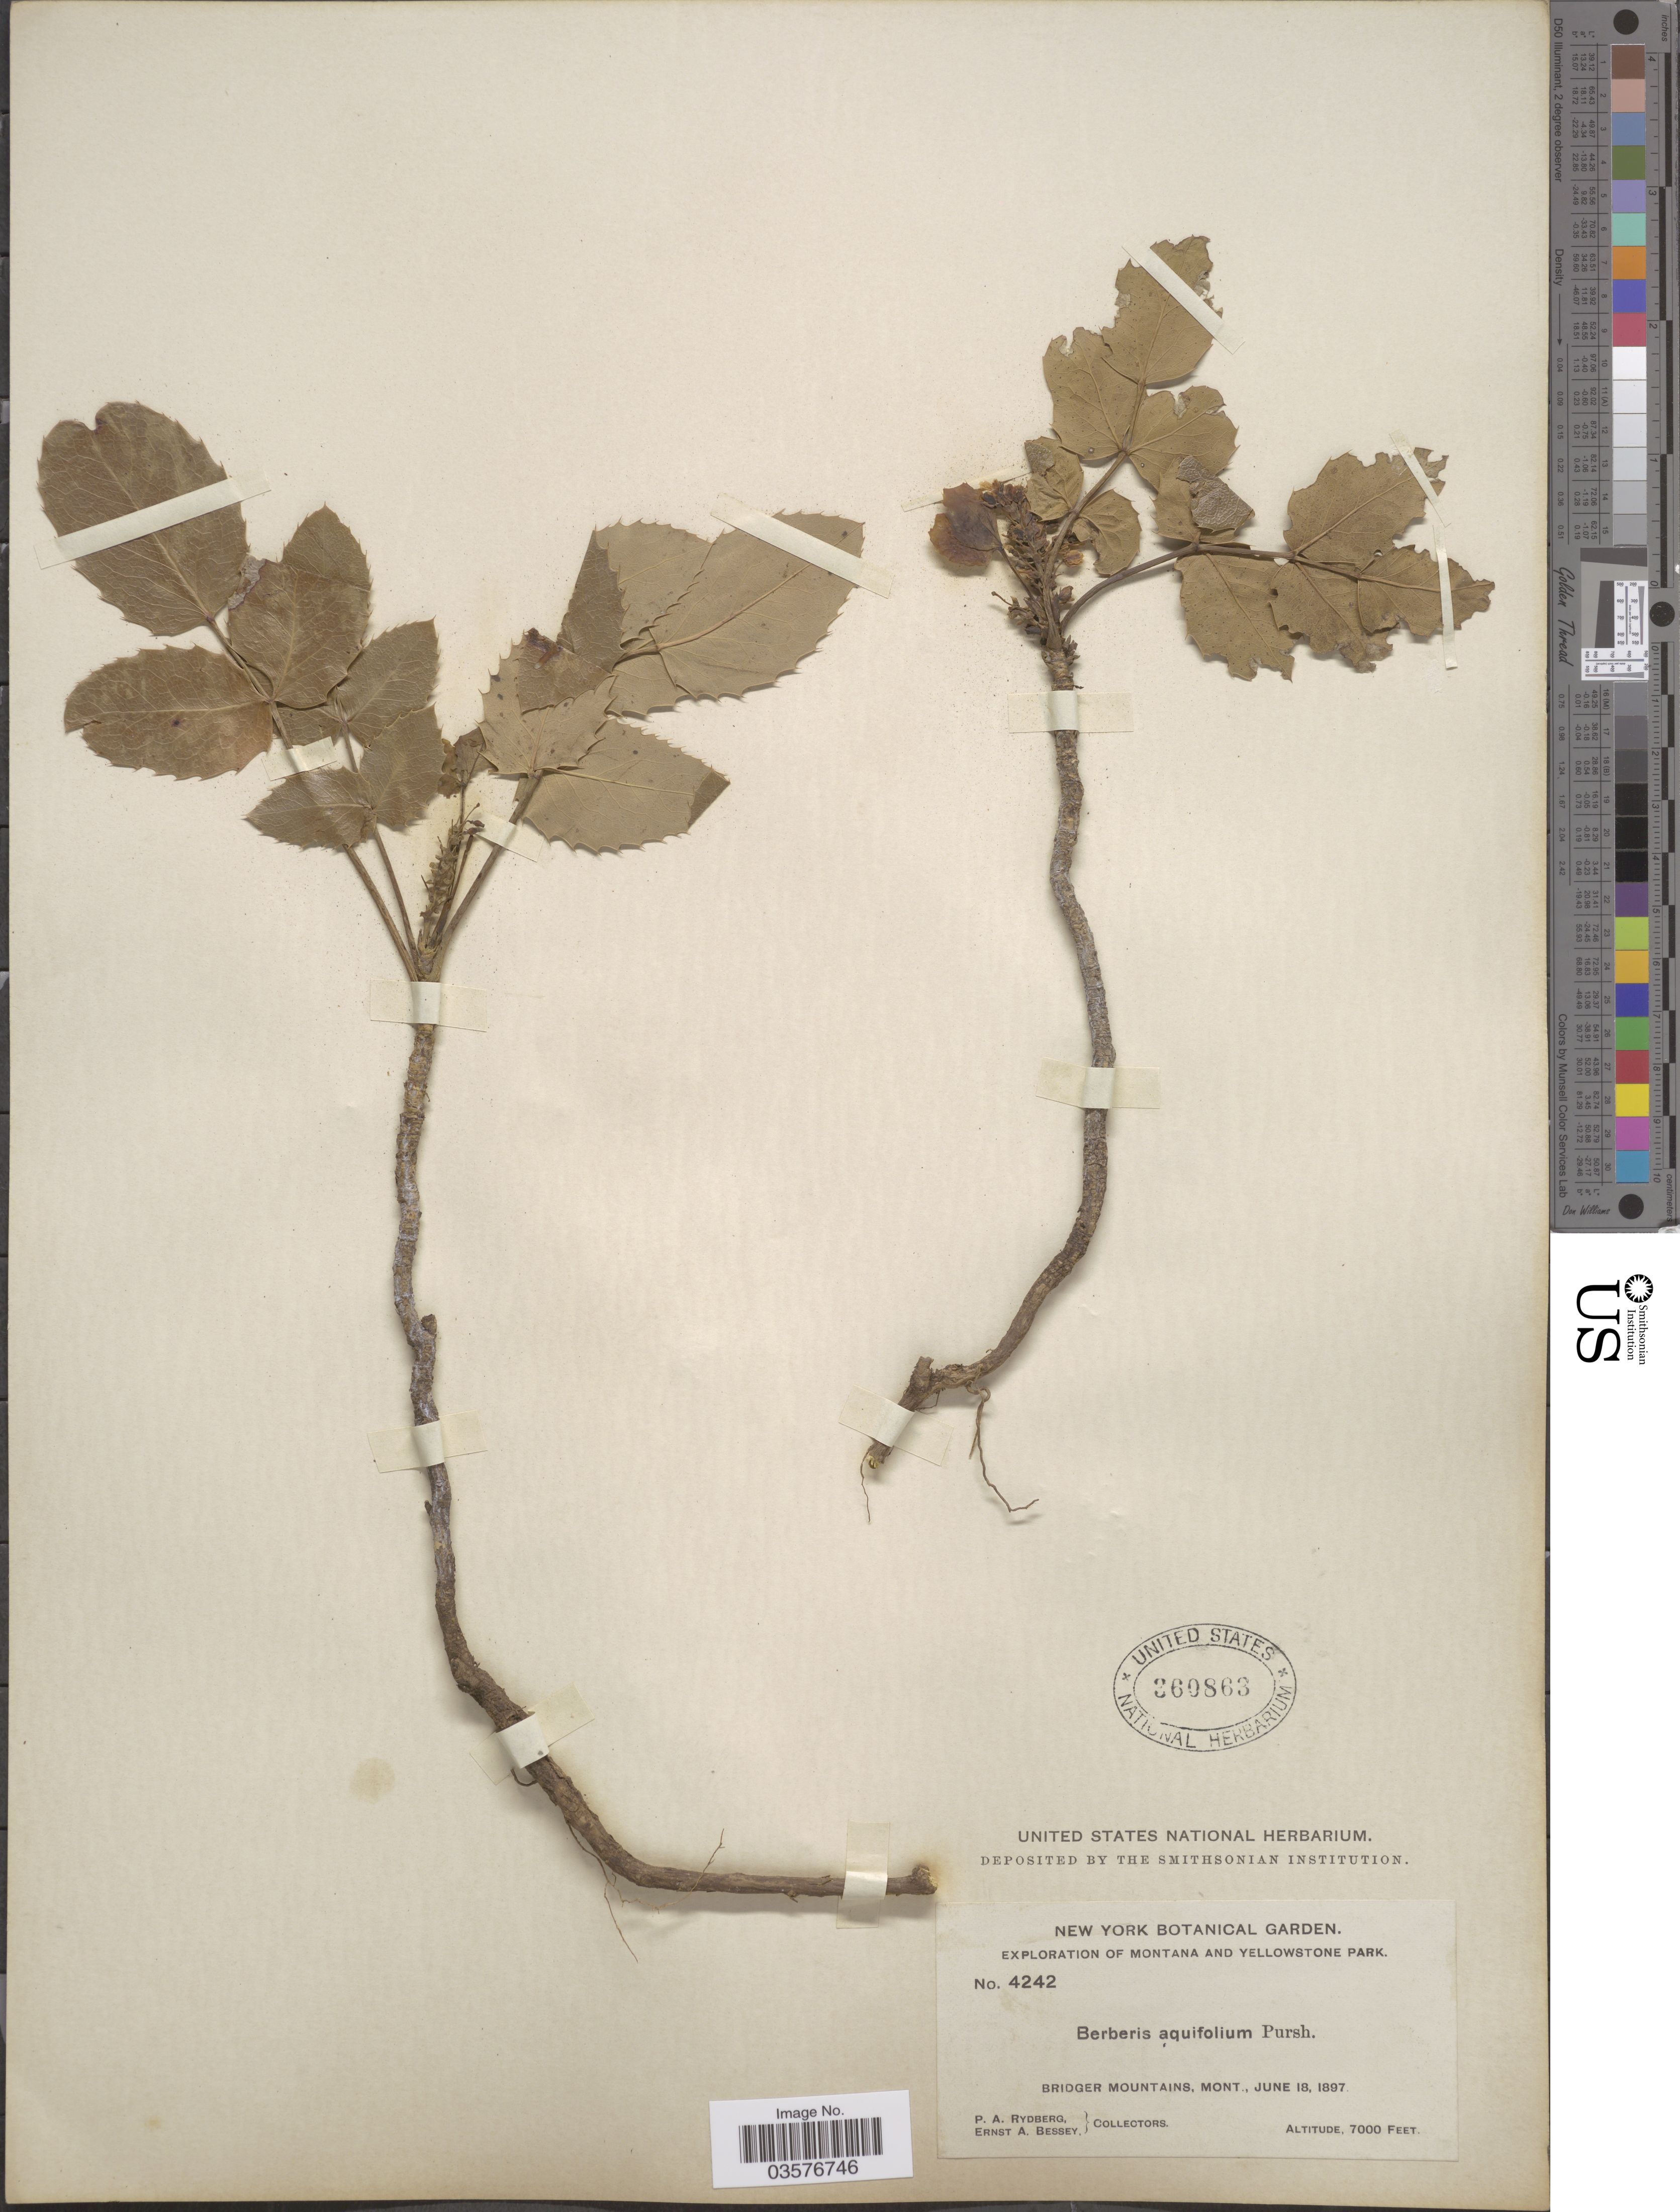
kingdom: Plantae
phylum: Tracheophyta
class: Magnoliopsida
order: Ranunculales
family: Berberidaceae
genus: Mahonia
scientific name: Mahonia repens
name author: (Lindl.) G. Don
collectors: P. A. Rydberg & E. A. Bessey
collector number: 4242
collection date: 1897-06-18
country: United States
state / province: Montana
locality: Yellowstone Park. Bridger Mountains.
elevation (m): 2134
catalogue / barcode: US 360863